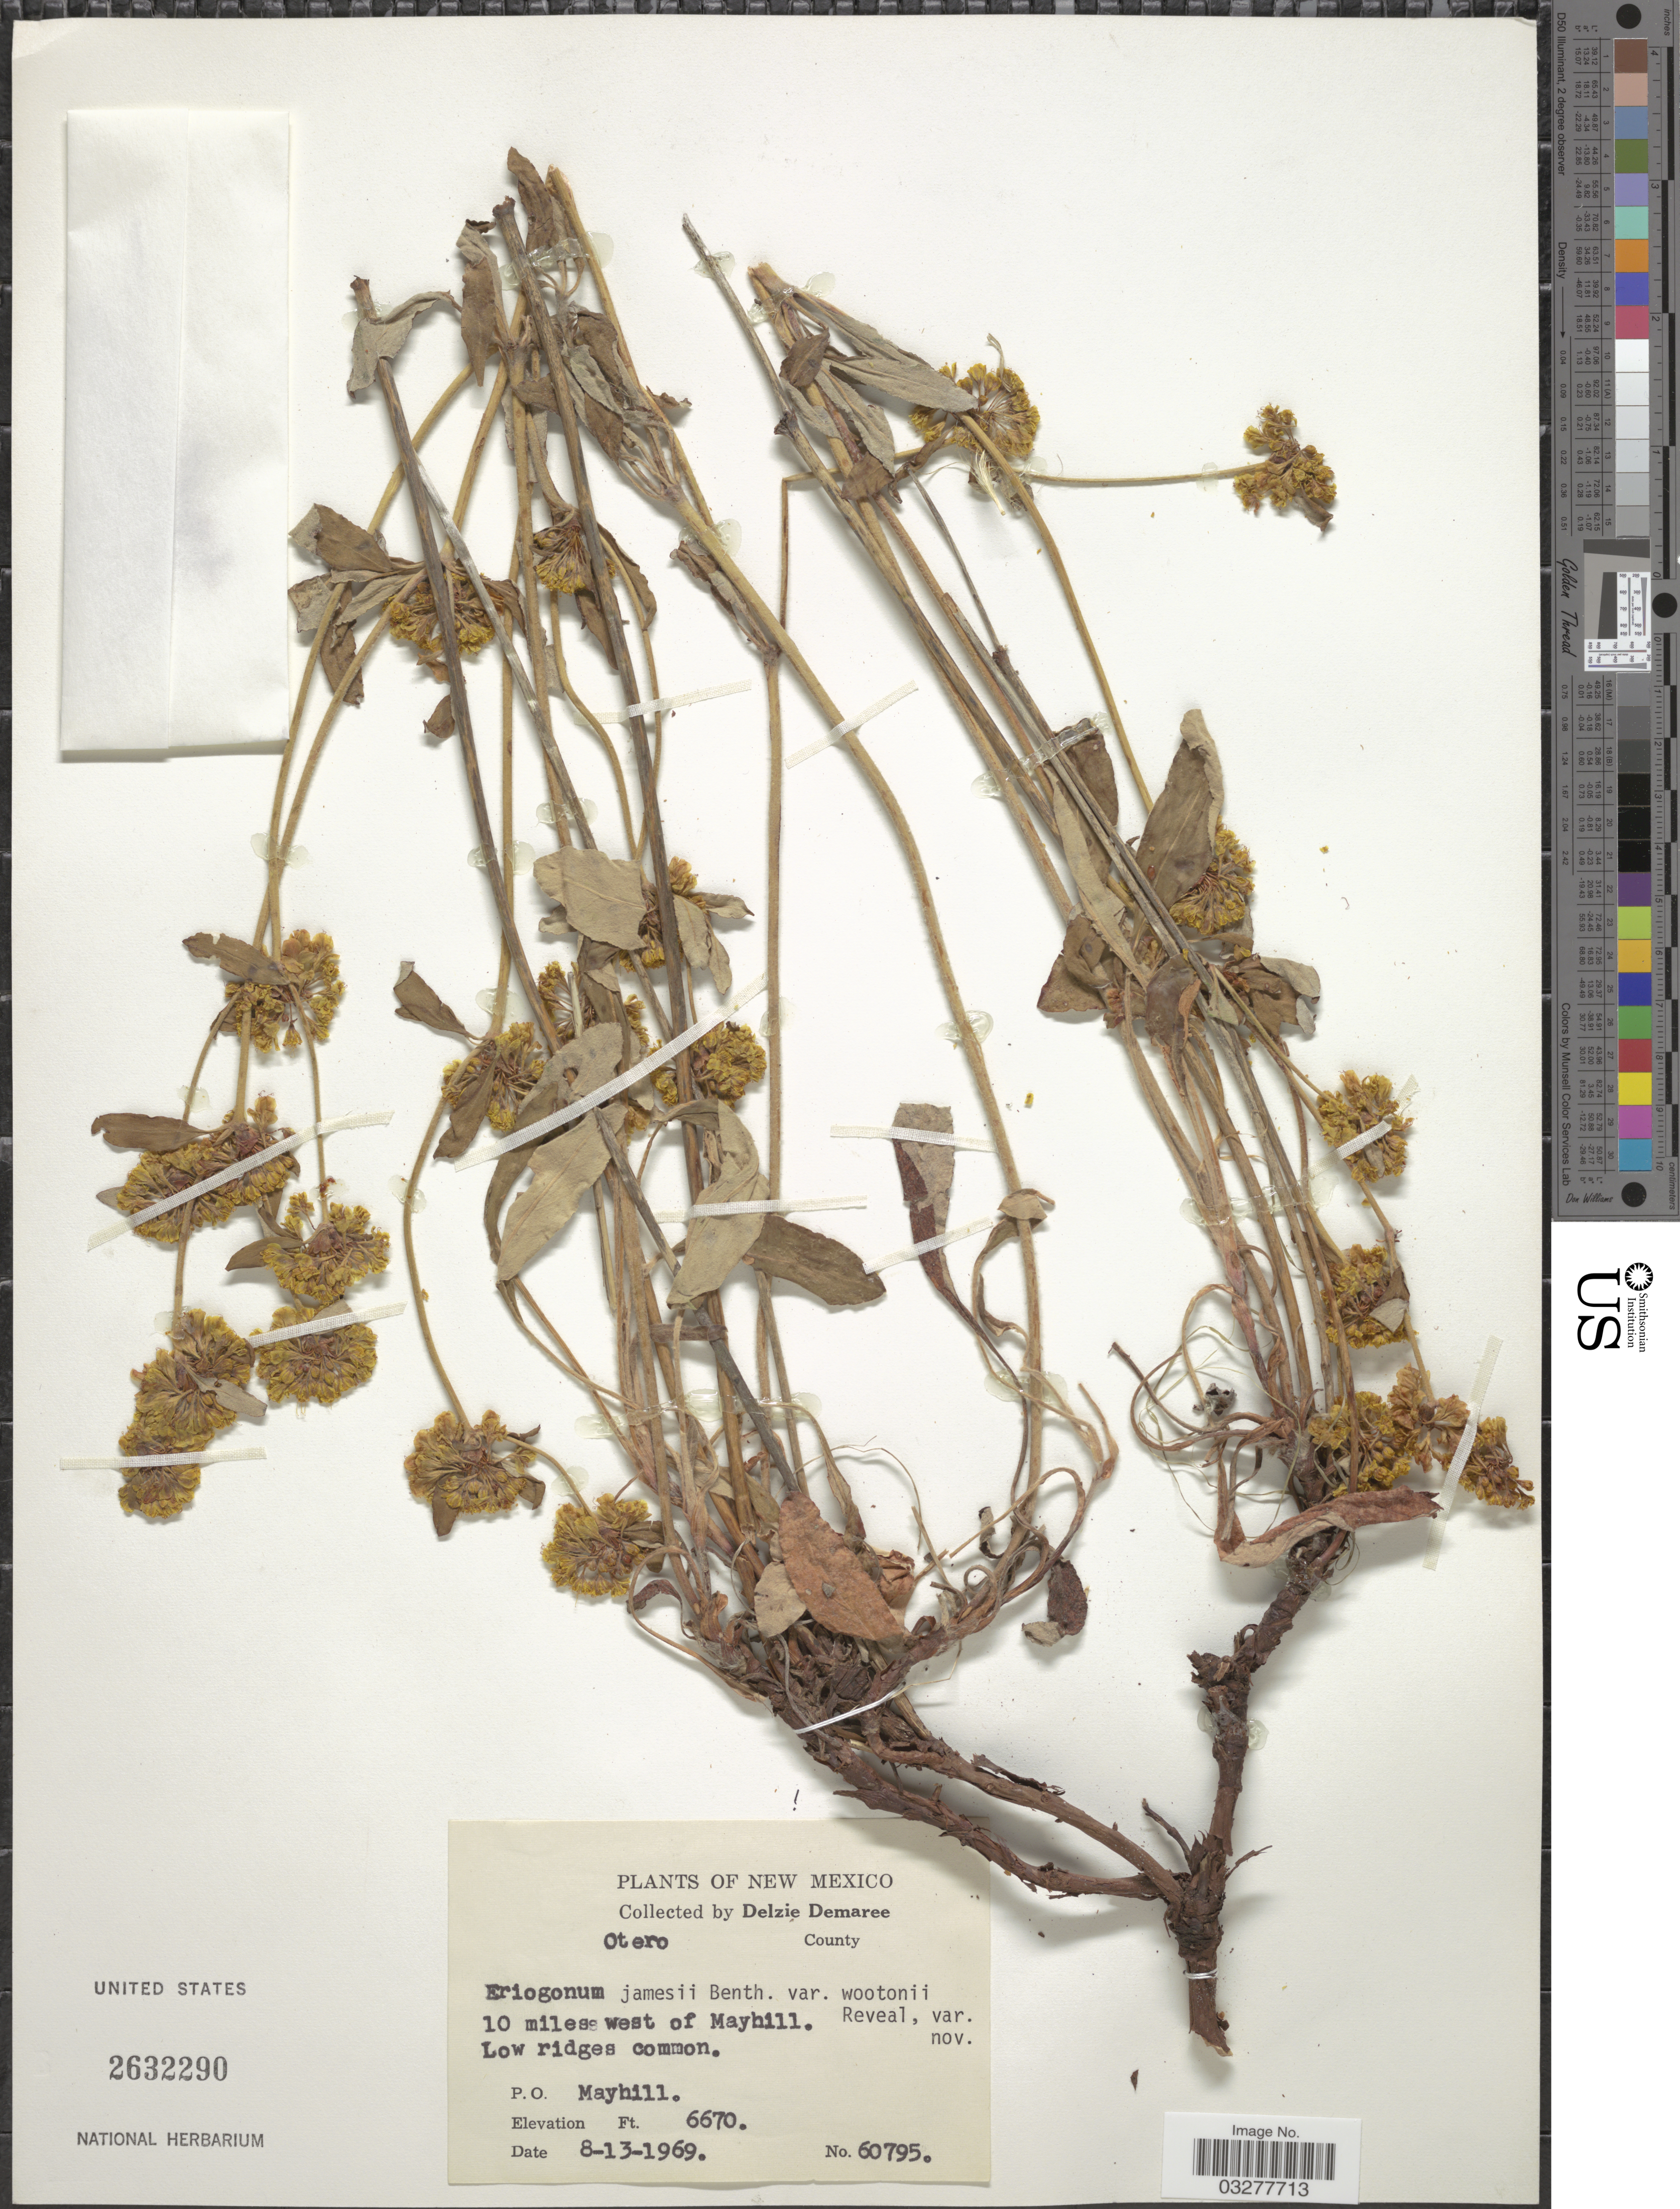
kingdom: Plantae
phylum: Tracheophyta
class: Magnoliopsida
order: Caryophyllales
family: Polygonaceae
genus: Eriogonum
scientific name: Eriogonum jonesii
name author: S. Watson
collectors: D. Demaree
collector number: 60795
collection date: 1969-08-13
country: United States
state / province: New Mexico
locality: Otero County. 10 miles west of Mayhill. P. O. Mayhill.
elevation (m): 2033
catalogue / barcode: US 2632290